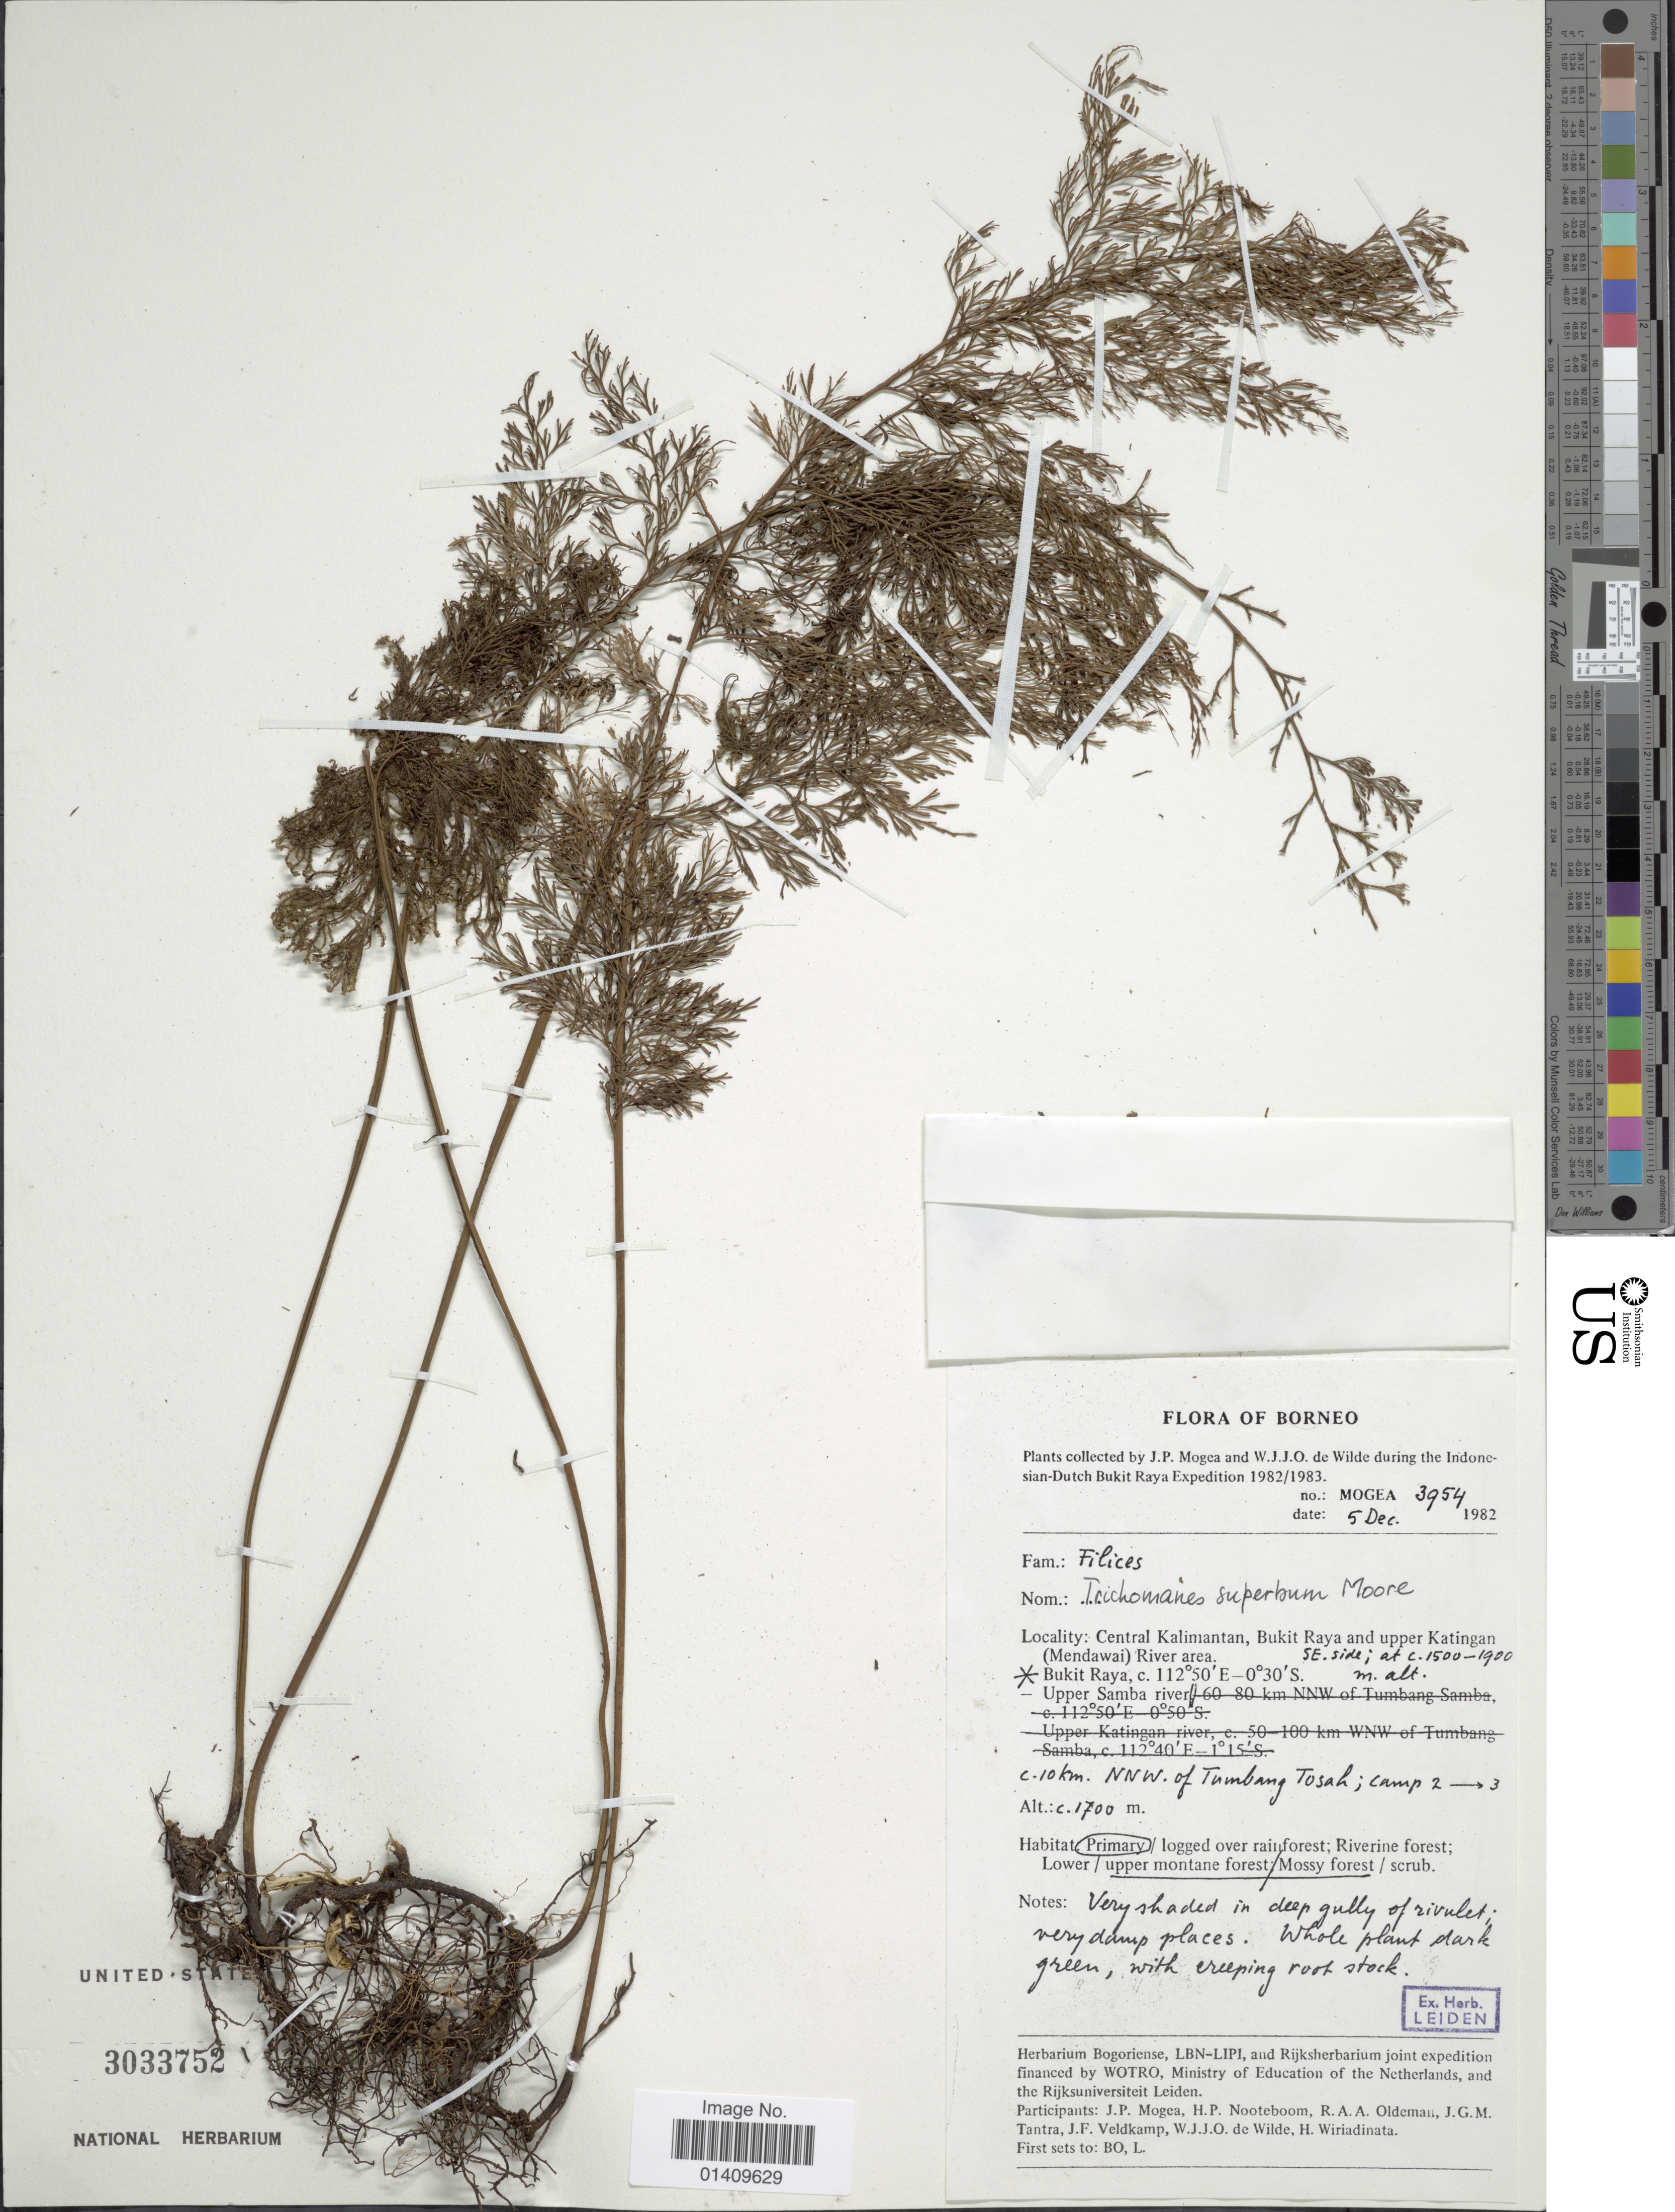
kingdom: Plantae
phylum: Tracheophyta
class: Polypodiopsida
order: Hymenophyllales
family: Hymenophyllaceae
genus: Callistopteris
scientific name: Callistopteris superba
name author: (Backh. ex T. Moore) Ebihara & K. Iwats.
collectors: J. Mogea & W. J. de Wilde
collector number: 3954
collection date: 1982-12-05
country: Malaysia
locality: Central Kalimantan Bukit Raya and upper Katingan Mendawai river area Bukit Raya c.10km NNW of Tumbang Tosah; camp 2-> 3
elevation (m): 1500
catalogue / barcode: US 3033752